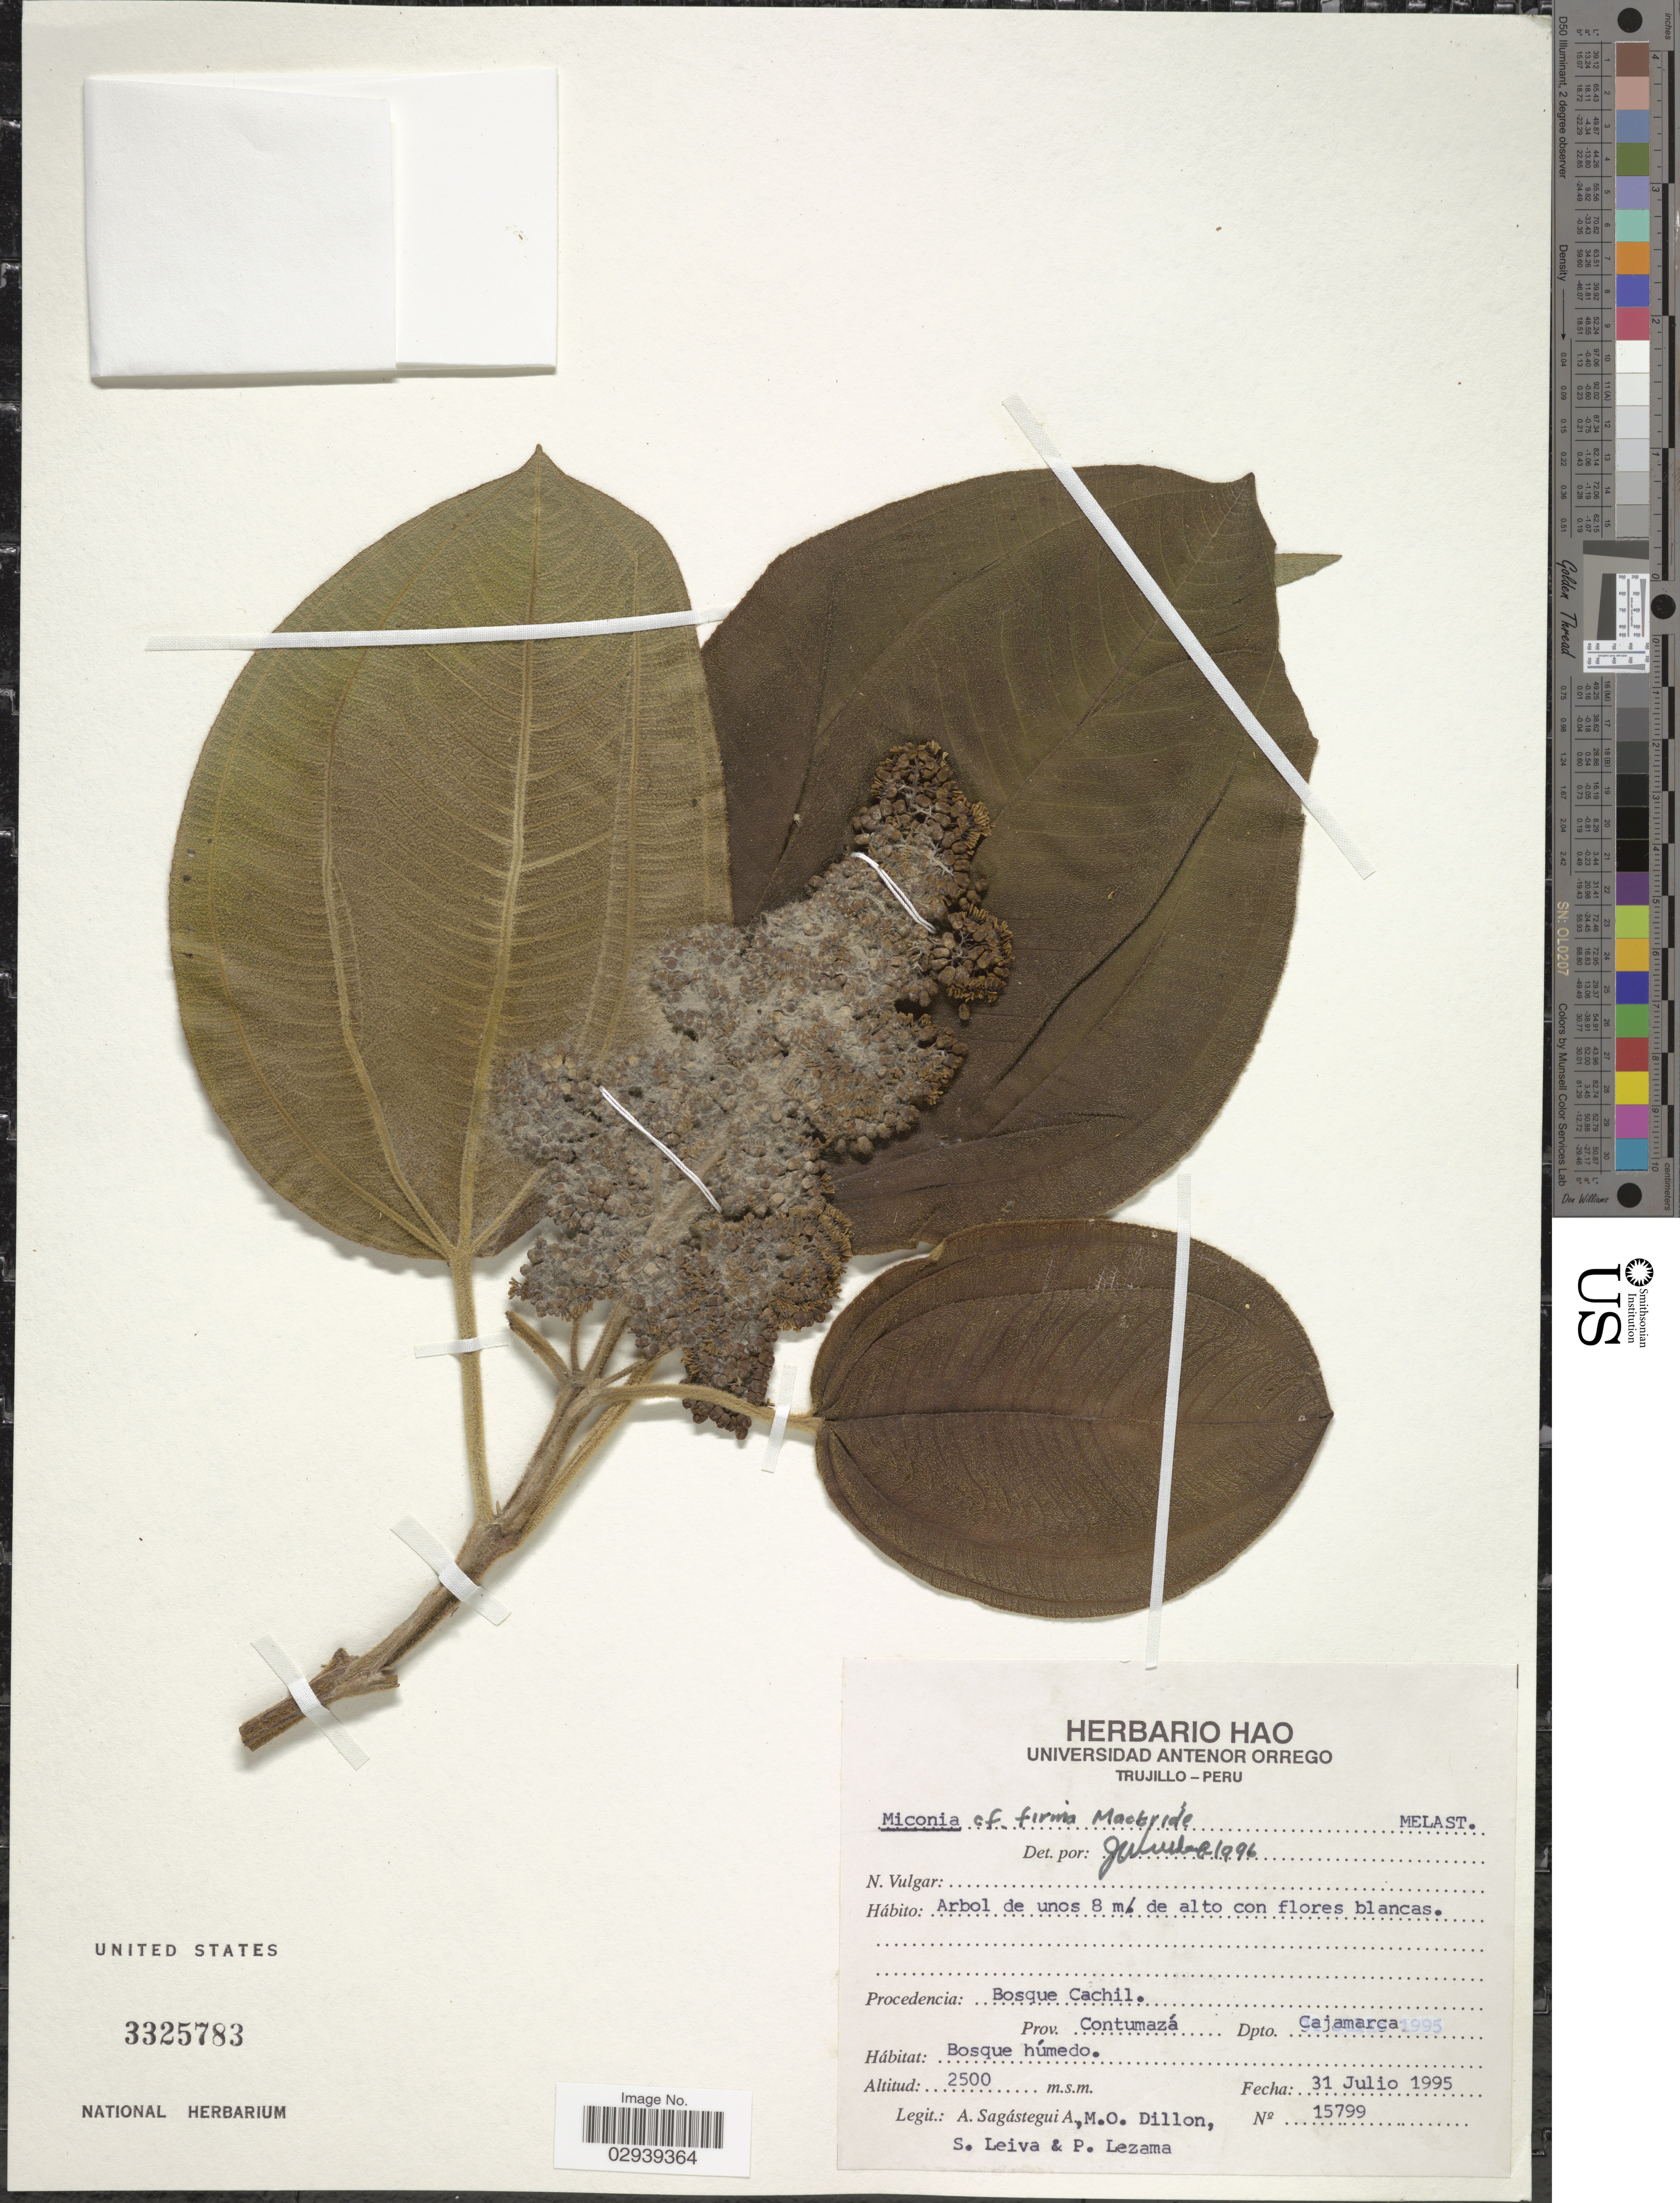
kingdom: Plantae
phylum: Tracheophyta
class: Magnoliopsida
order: Myrtales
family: Melastomataceae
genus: Miconia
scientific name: Miconia firma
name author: J.F. Macbr.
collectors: A. Sagástegui A., M. O. Dillon, S. Leiva & P. Lezama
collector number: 15799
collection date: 1995-07-31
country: Peru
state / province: Cajamarca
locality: Procedencia: Bosque Cachil. Prov. Contumazá, Dpto. Cajamarca.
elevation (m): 2500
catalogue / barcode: US 3325783